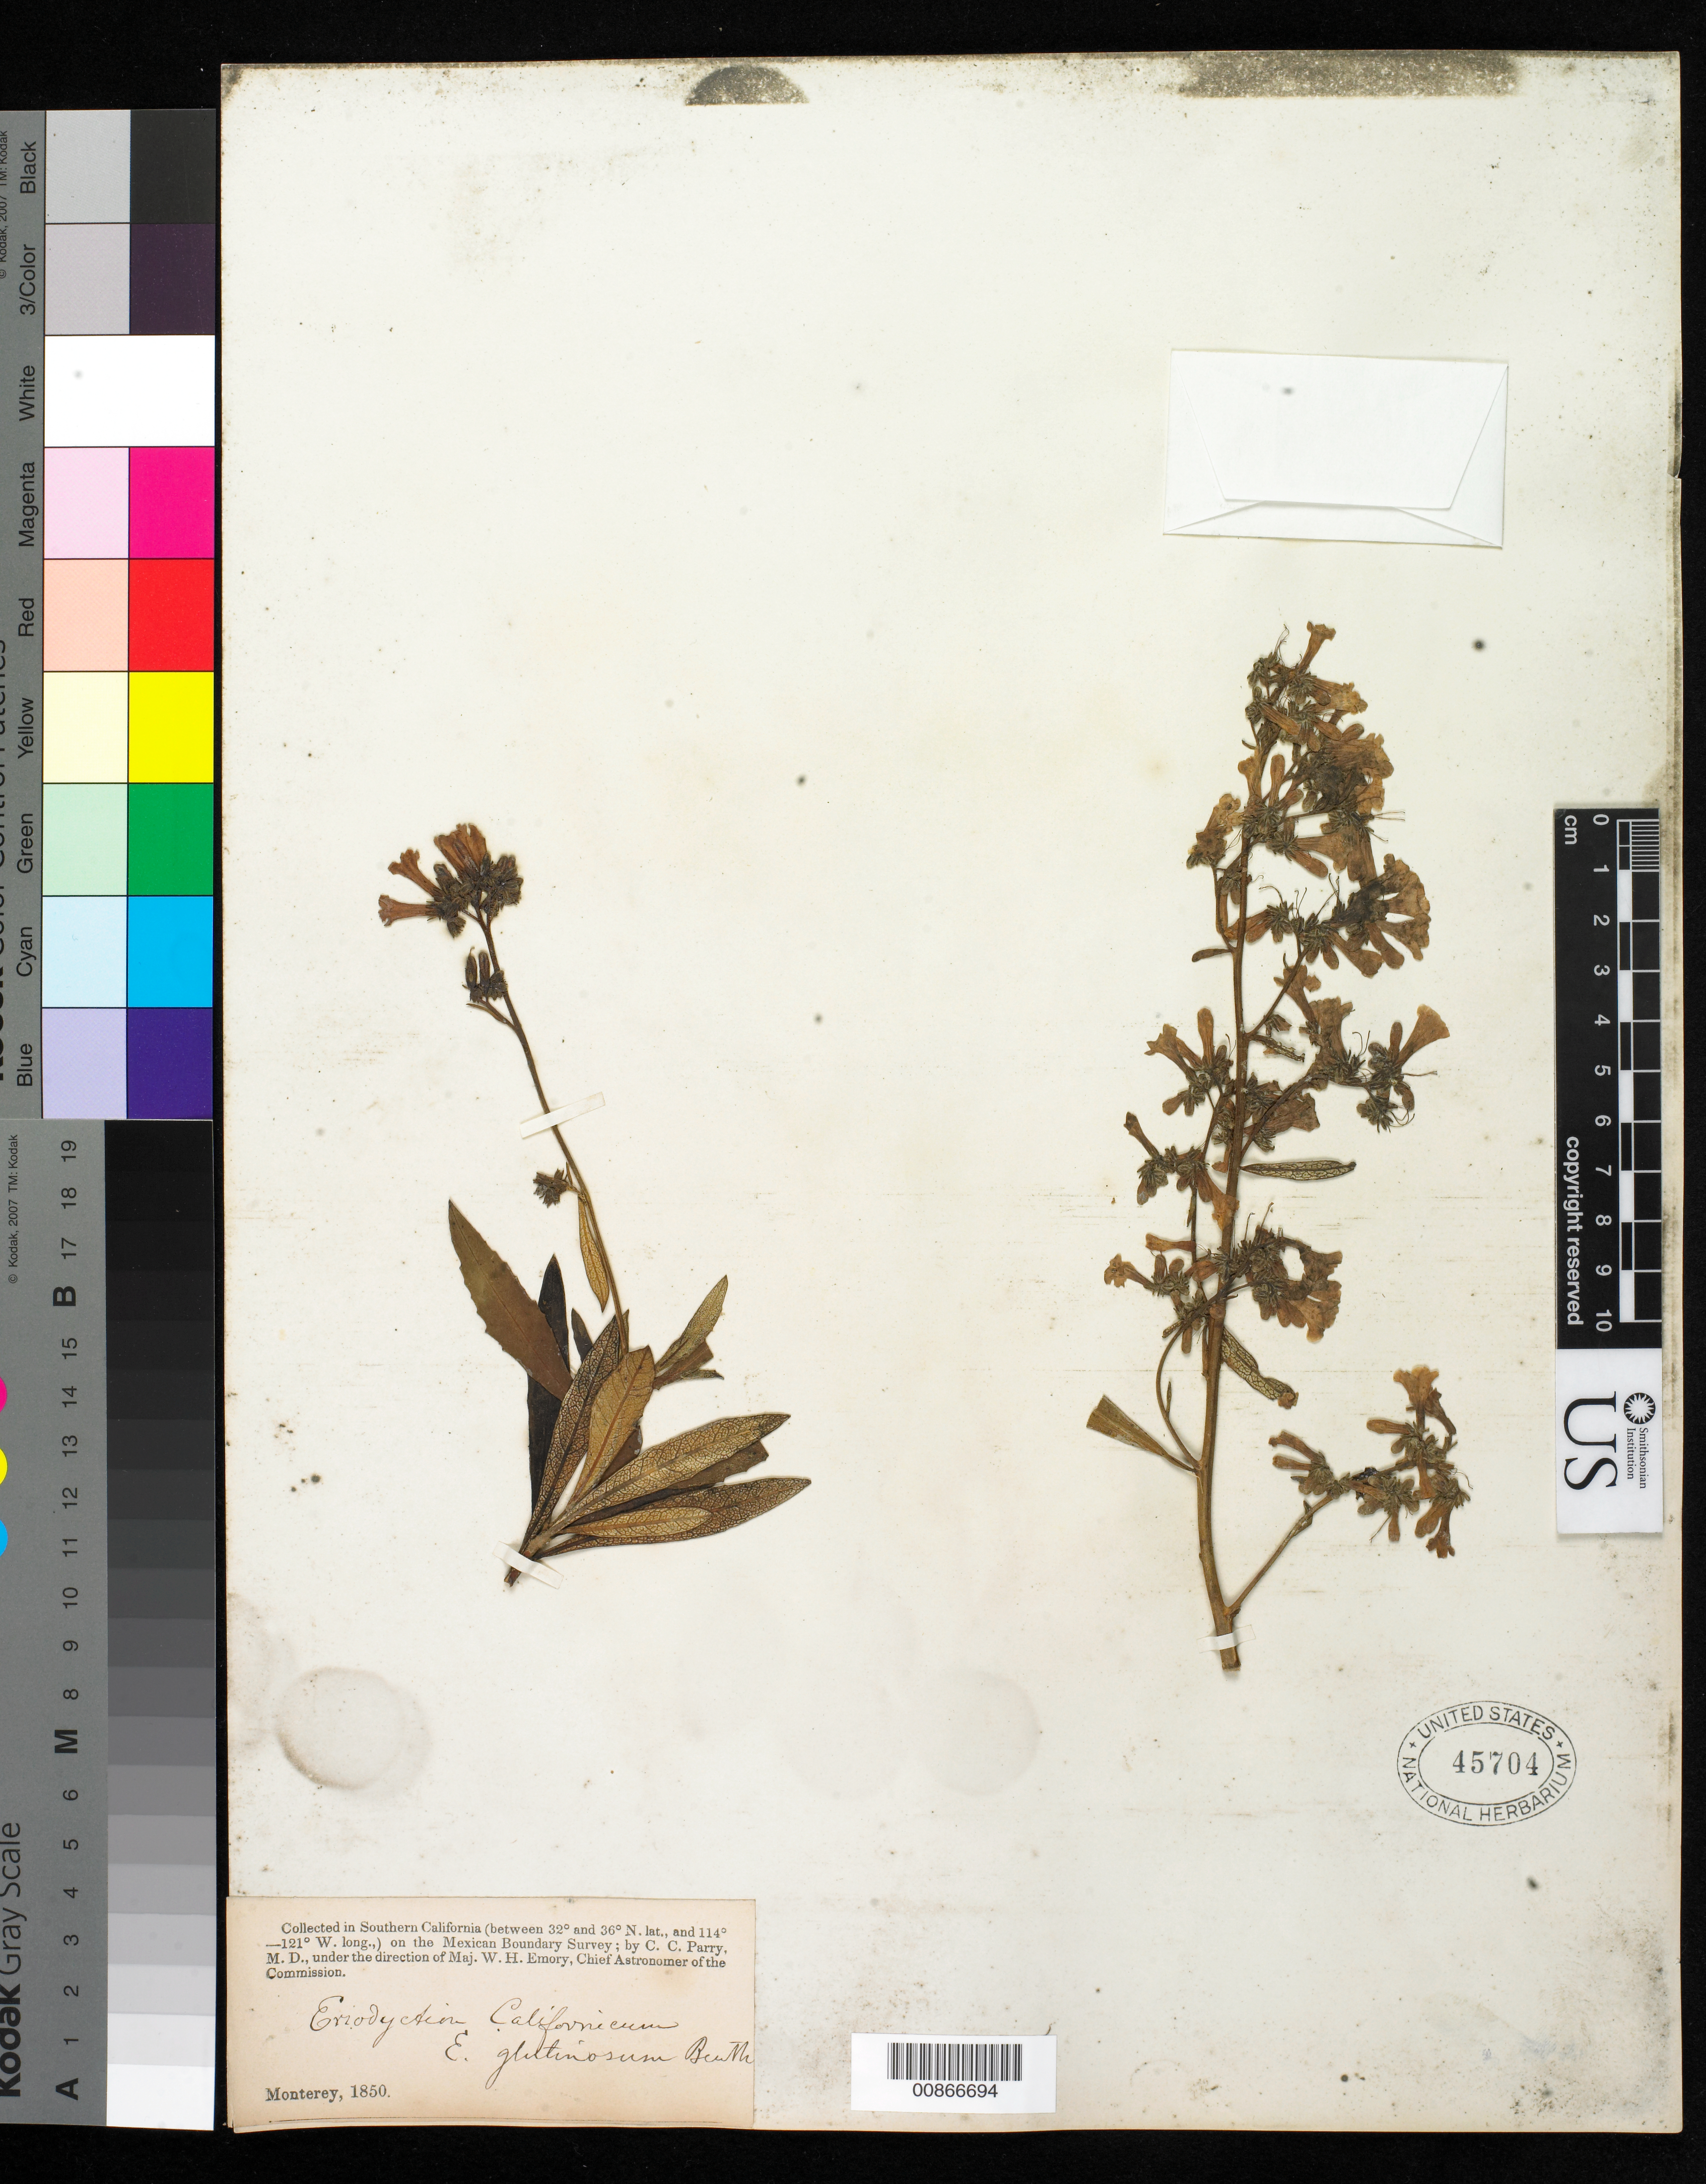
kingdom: Plantae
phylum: Tracheophyta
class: Magnoliopsida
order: Boraginales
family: Namaceae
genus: Eriodictyon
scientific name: Eriodictyon californicum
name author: (Hook. & Arn.) Torr.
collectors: C. C. Parry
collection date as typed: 1850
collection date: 1850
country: United States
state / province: California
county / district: Monterey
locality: Monterey, California.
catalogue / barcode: US 45704